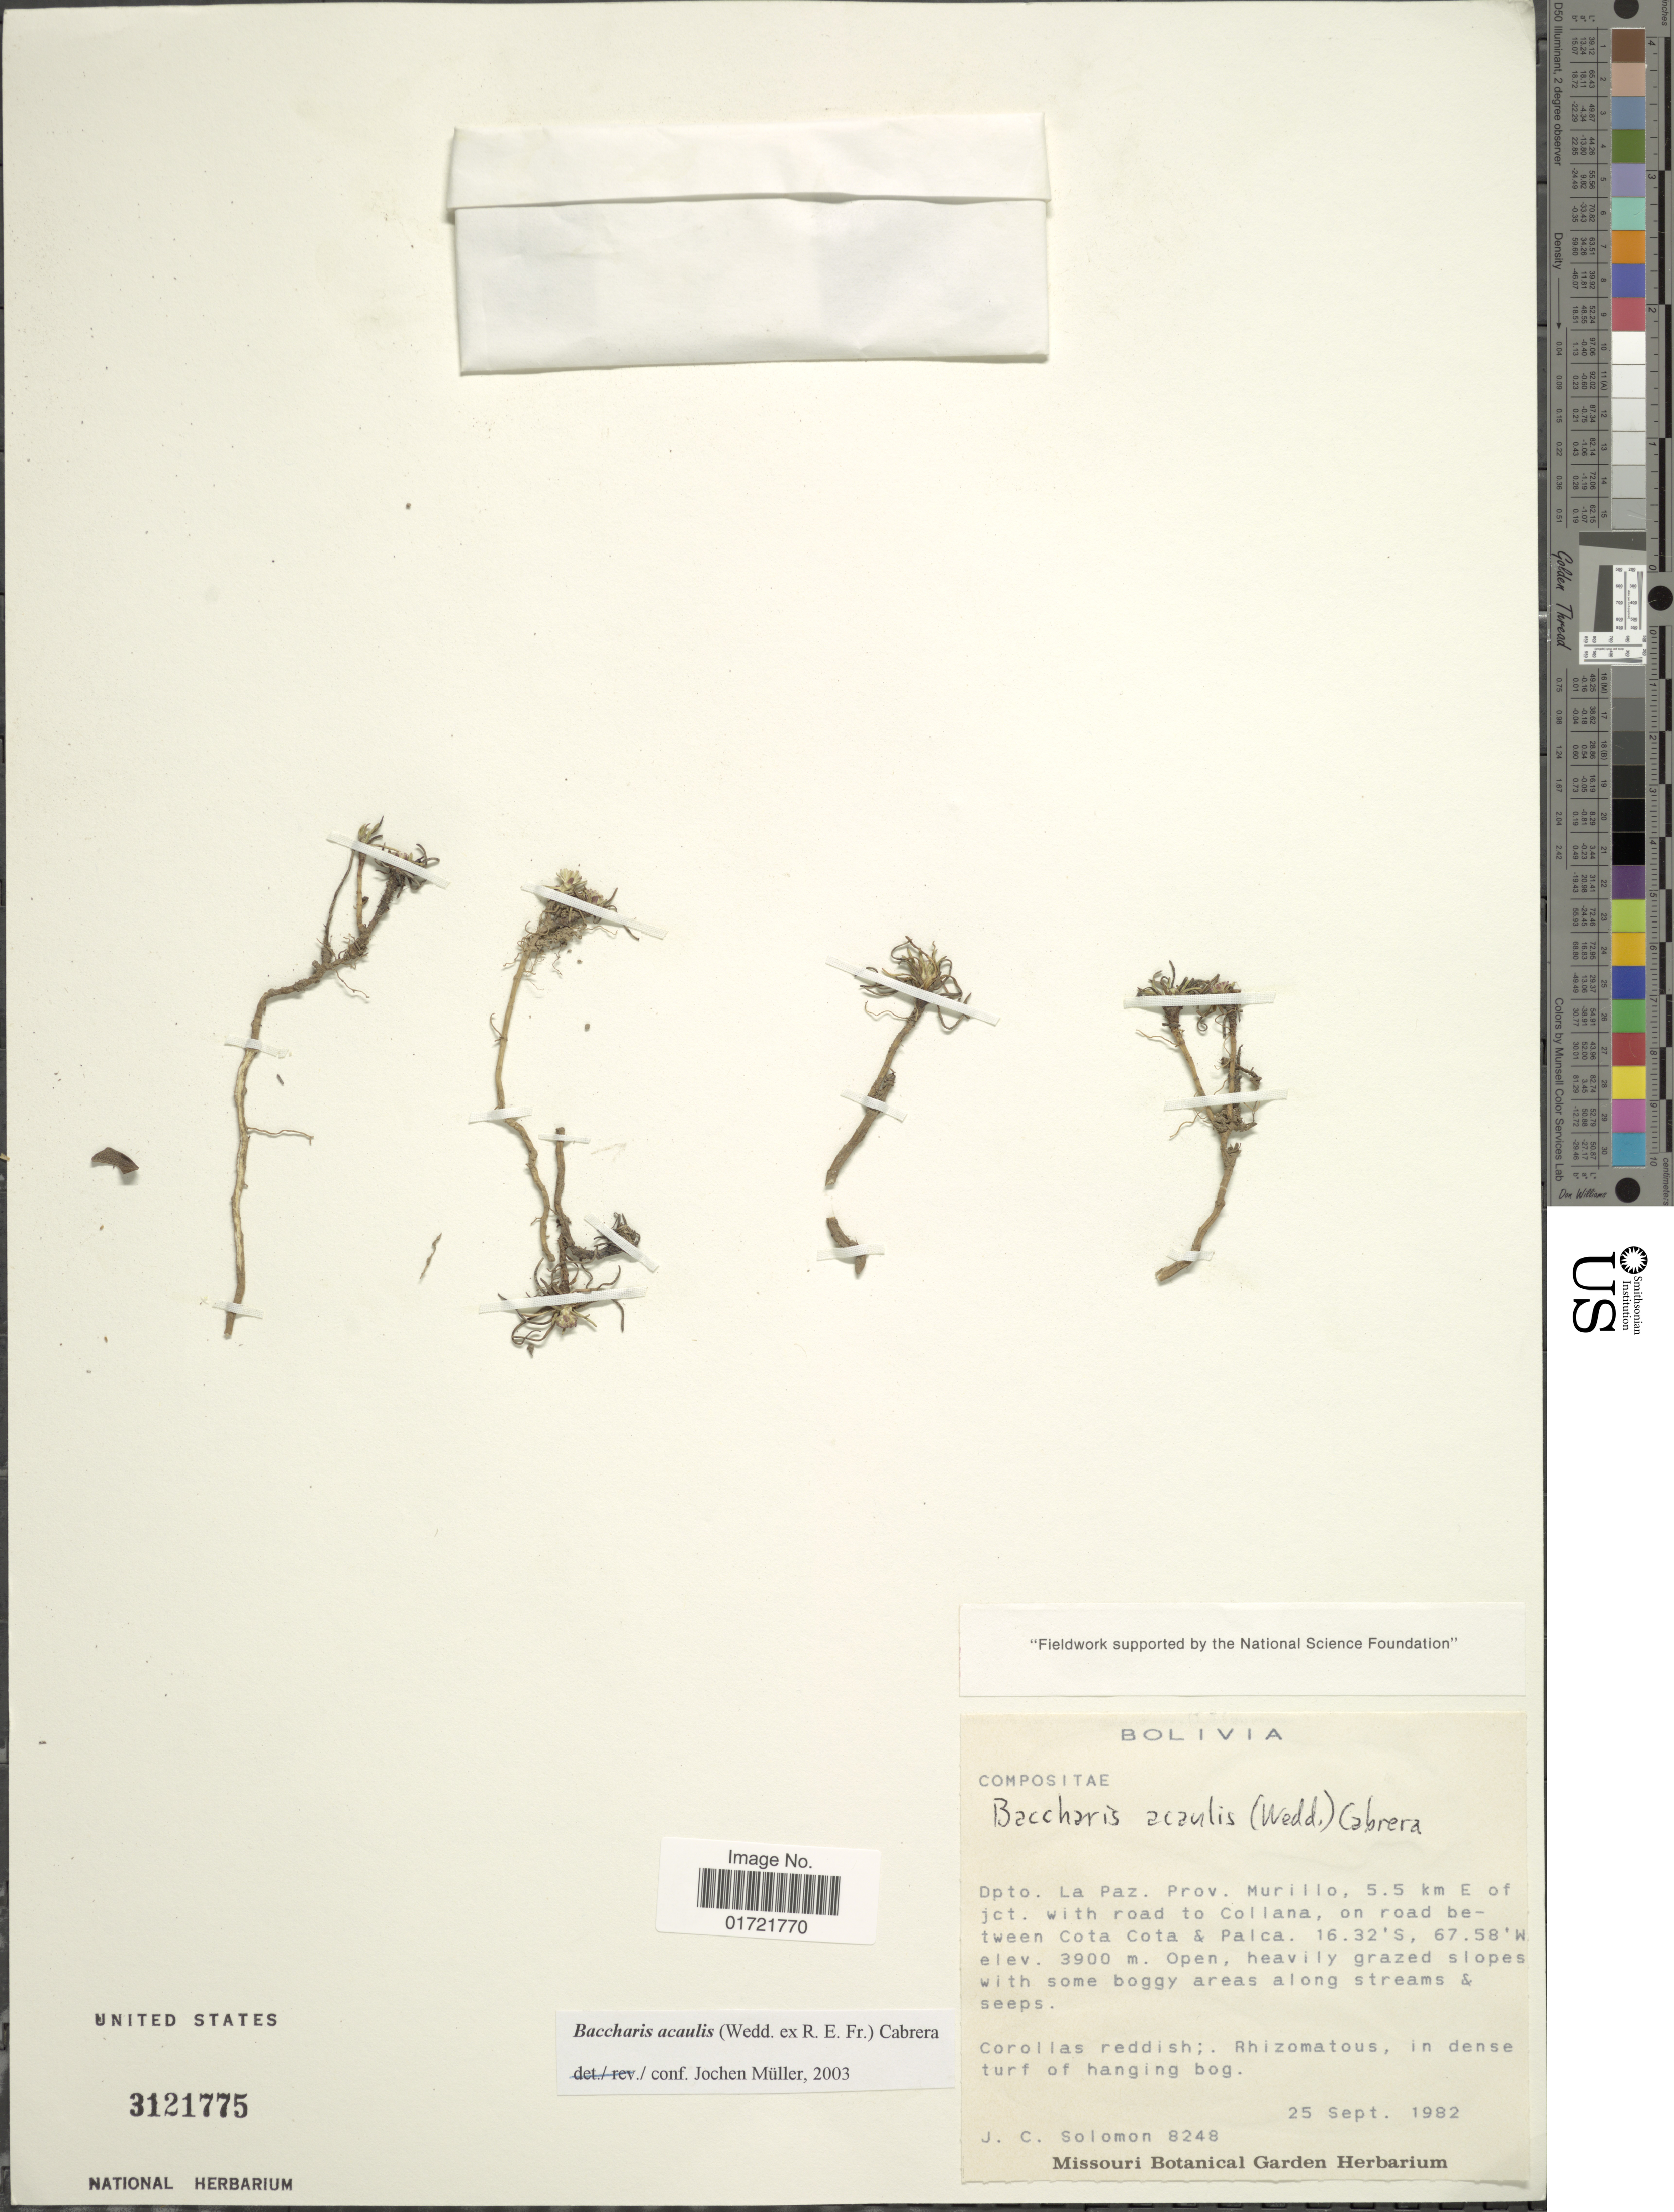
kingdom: Plantae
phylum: Tracheophyta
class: Magnoliopsida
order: Asterales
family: Asteraceae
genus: Baccharis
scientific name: Baccharis acaulis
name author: (Wedd. ex R.E. Fr.) Cabrera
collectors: J. C. Solomon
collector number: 8248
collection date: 1982-09-25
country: Bolivia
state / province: La Paz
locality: Prov. Murillo, 5.5 km E of jct with road to Collana, on road between Cota Cota & Palca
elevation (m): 3900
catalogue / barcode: US 3121775